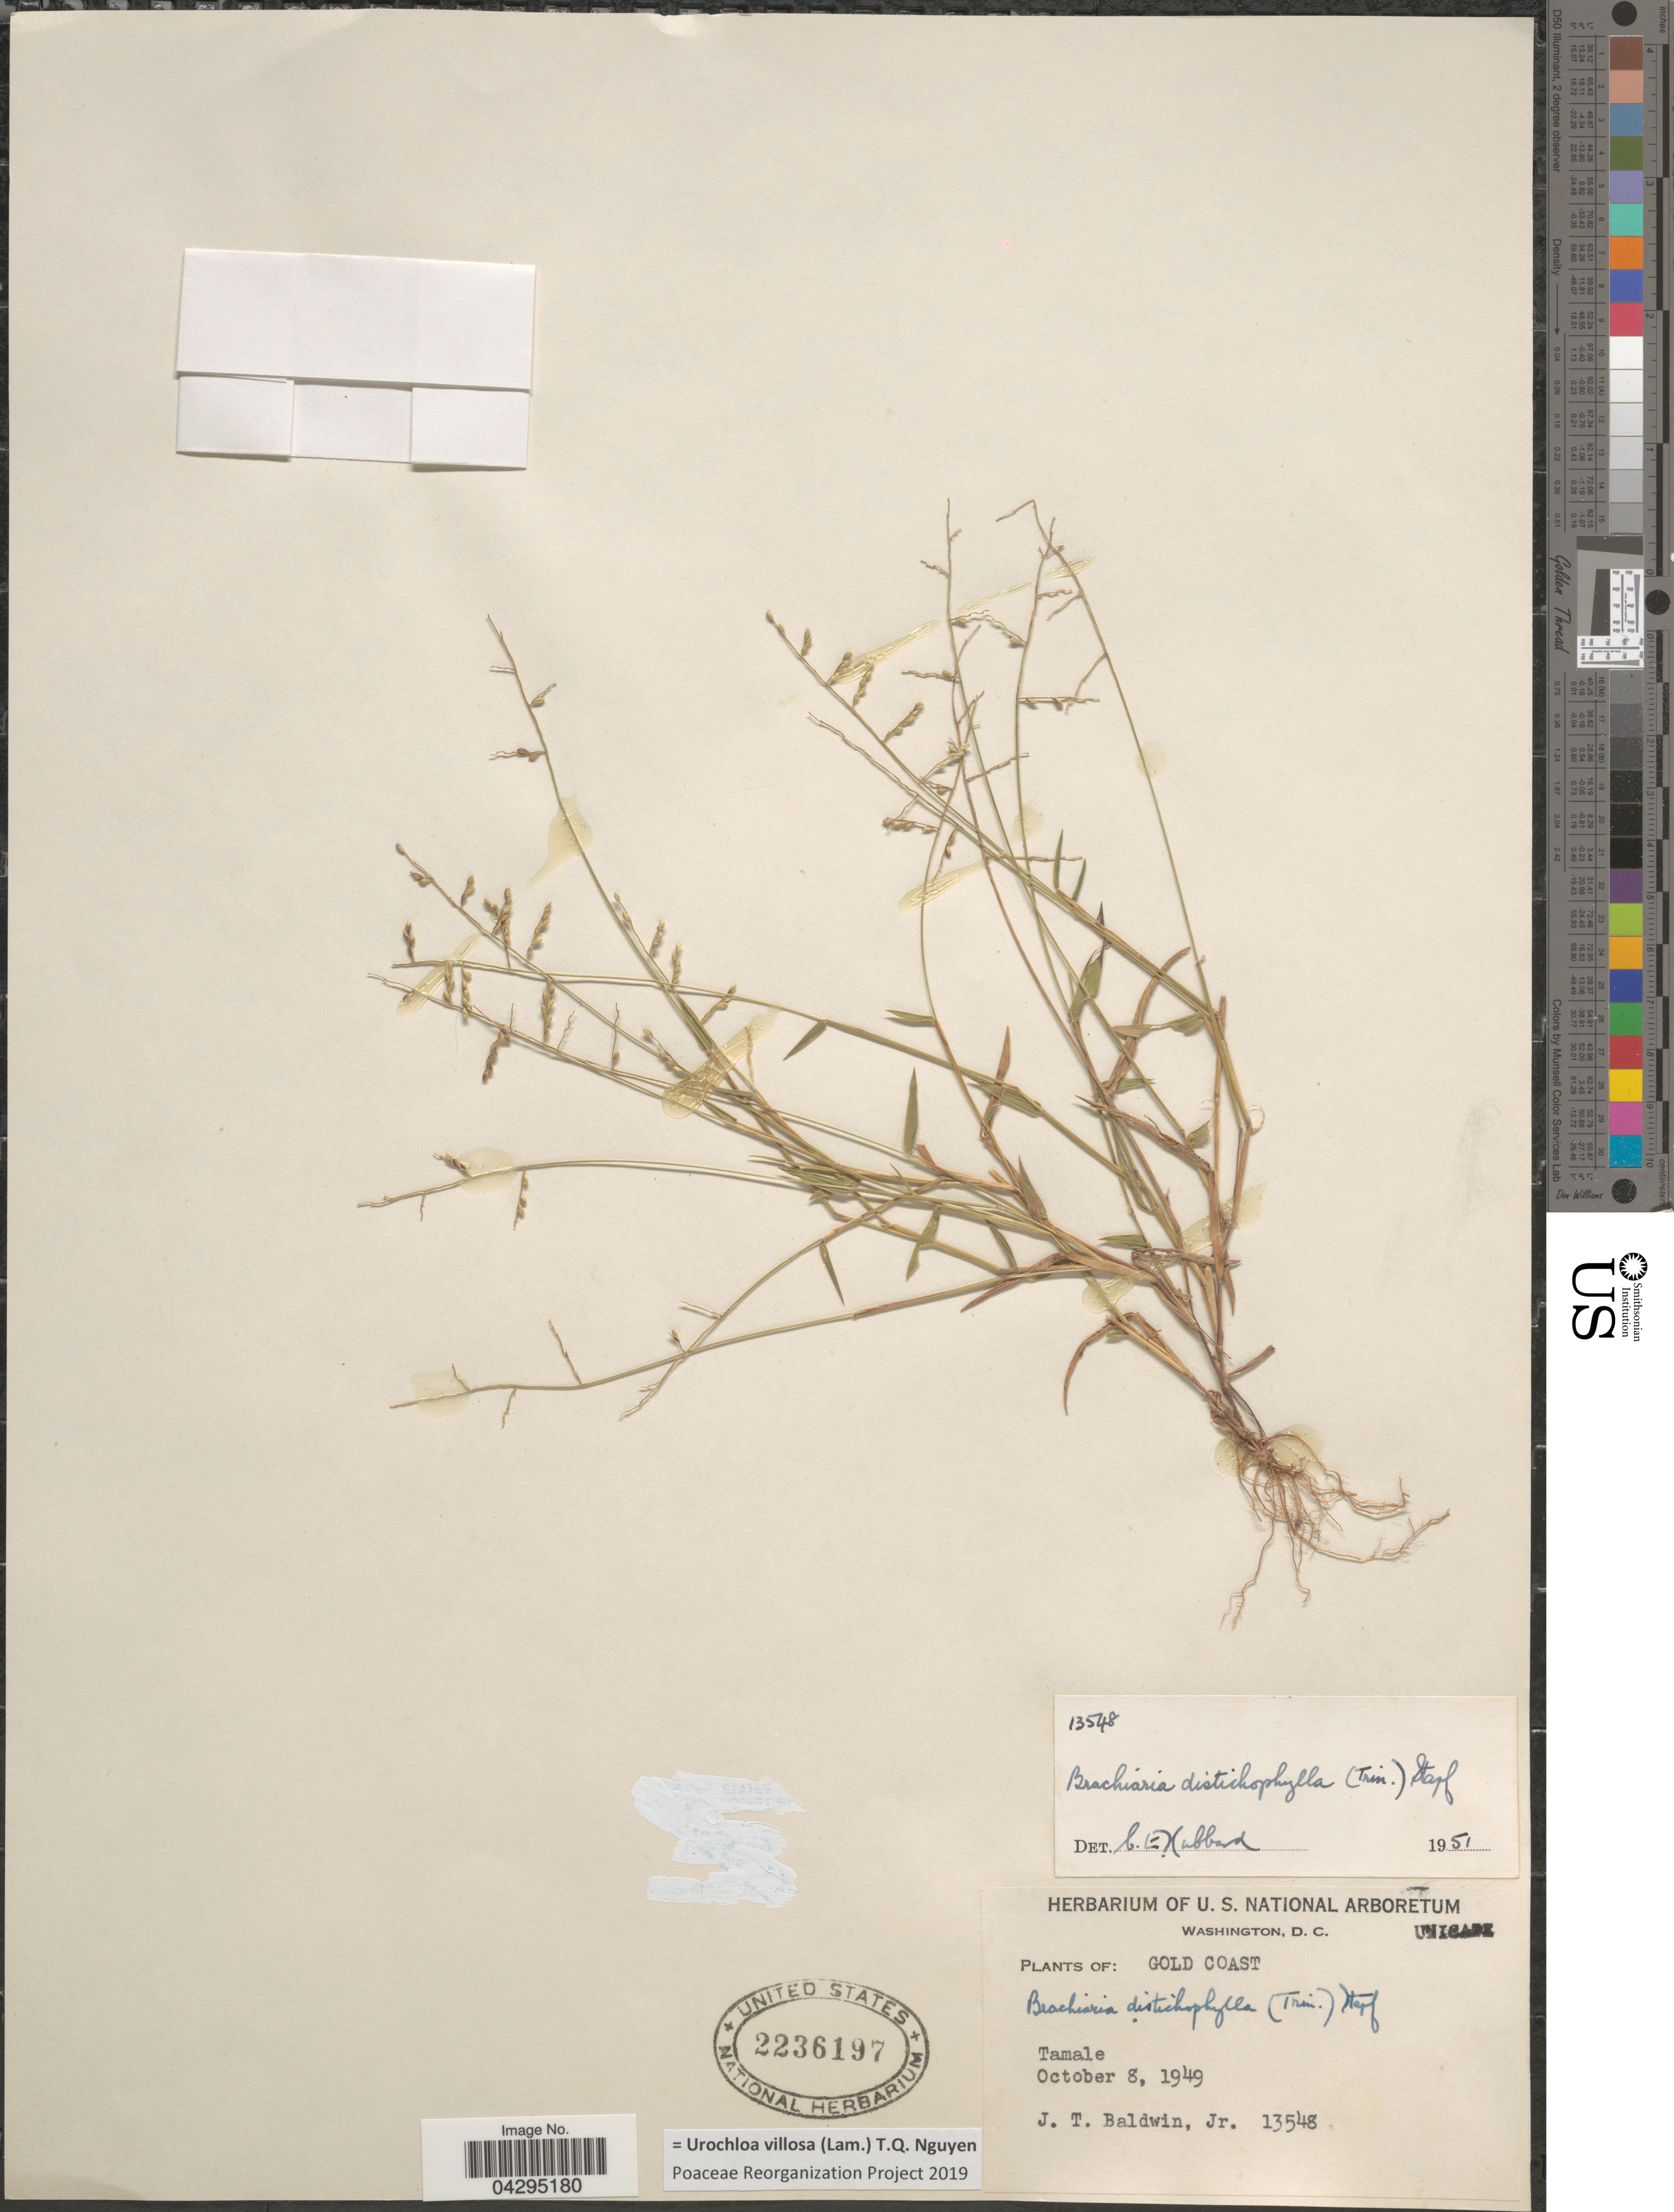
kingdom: Plantae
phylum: Tracheophyta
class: Liliopsida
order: Poales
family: Poaceae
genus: Urochloa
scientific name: Urochloa villosa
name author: (Lam.) T.Q. Nguyen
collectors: J. T. Baldwin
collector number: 13548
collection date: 1949-10-08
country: Ghana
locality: Gold Coast. Tamale.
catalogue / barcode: US 2236197